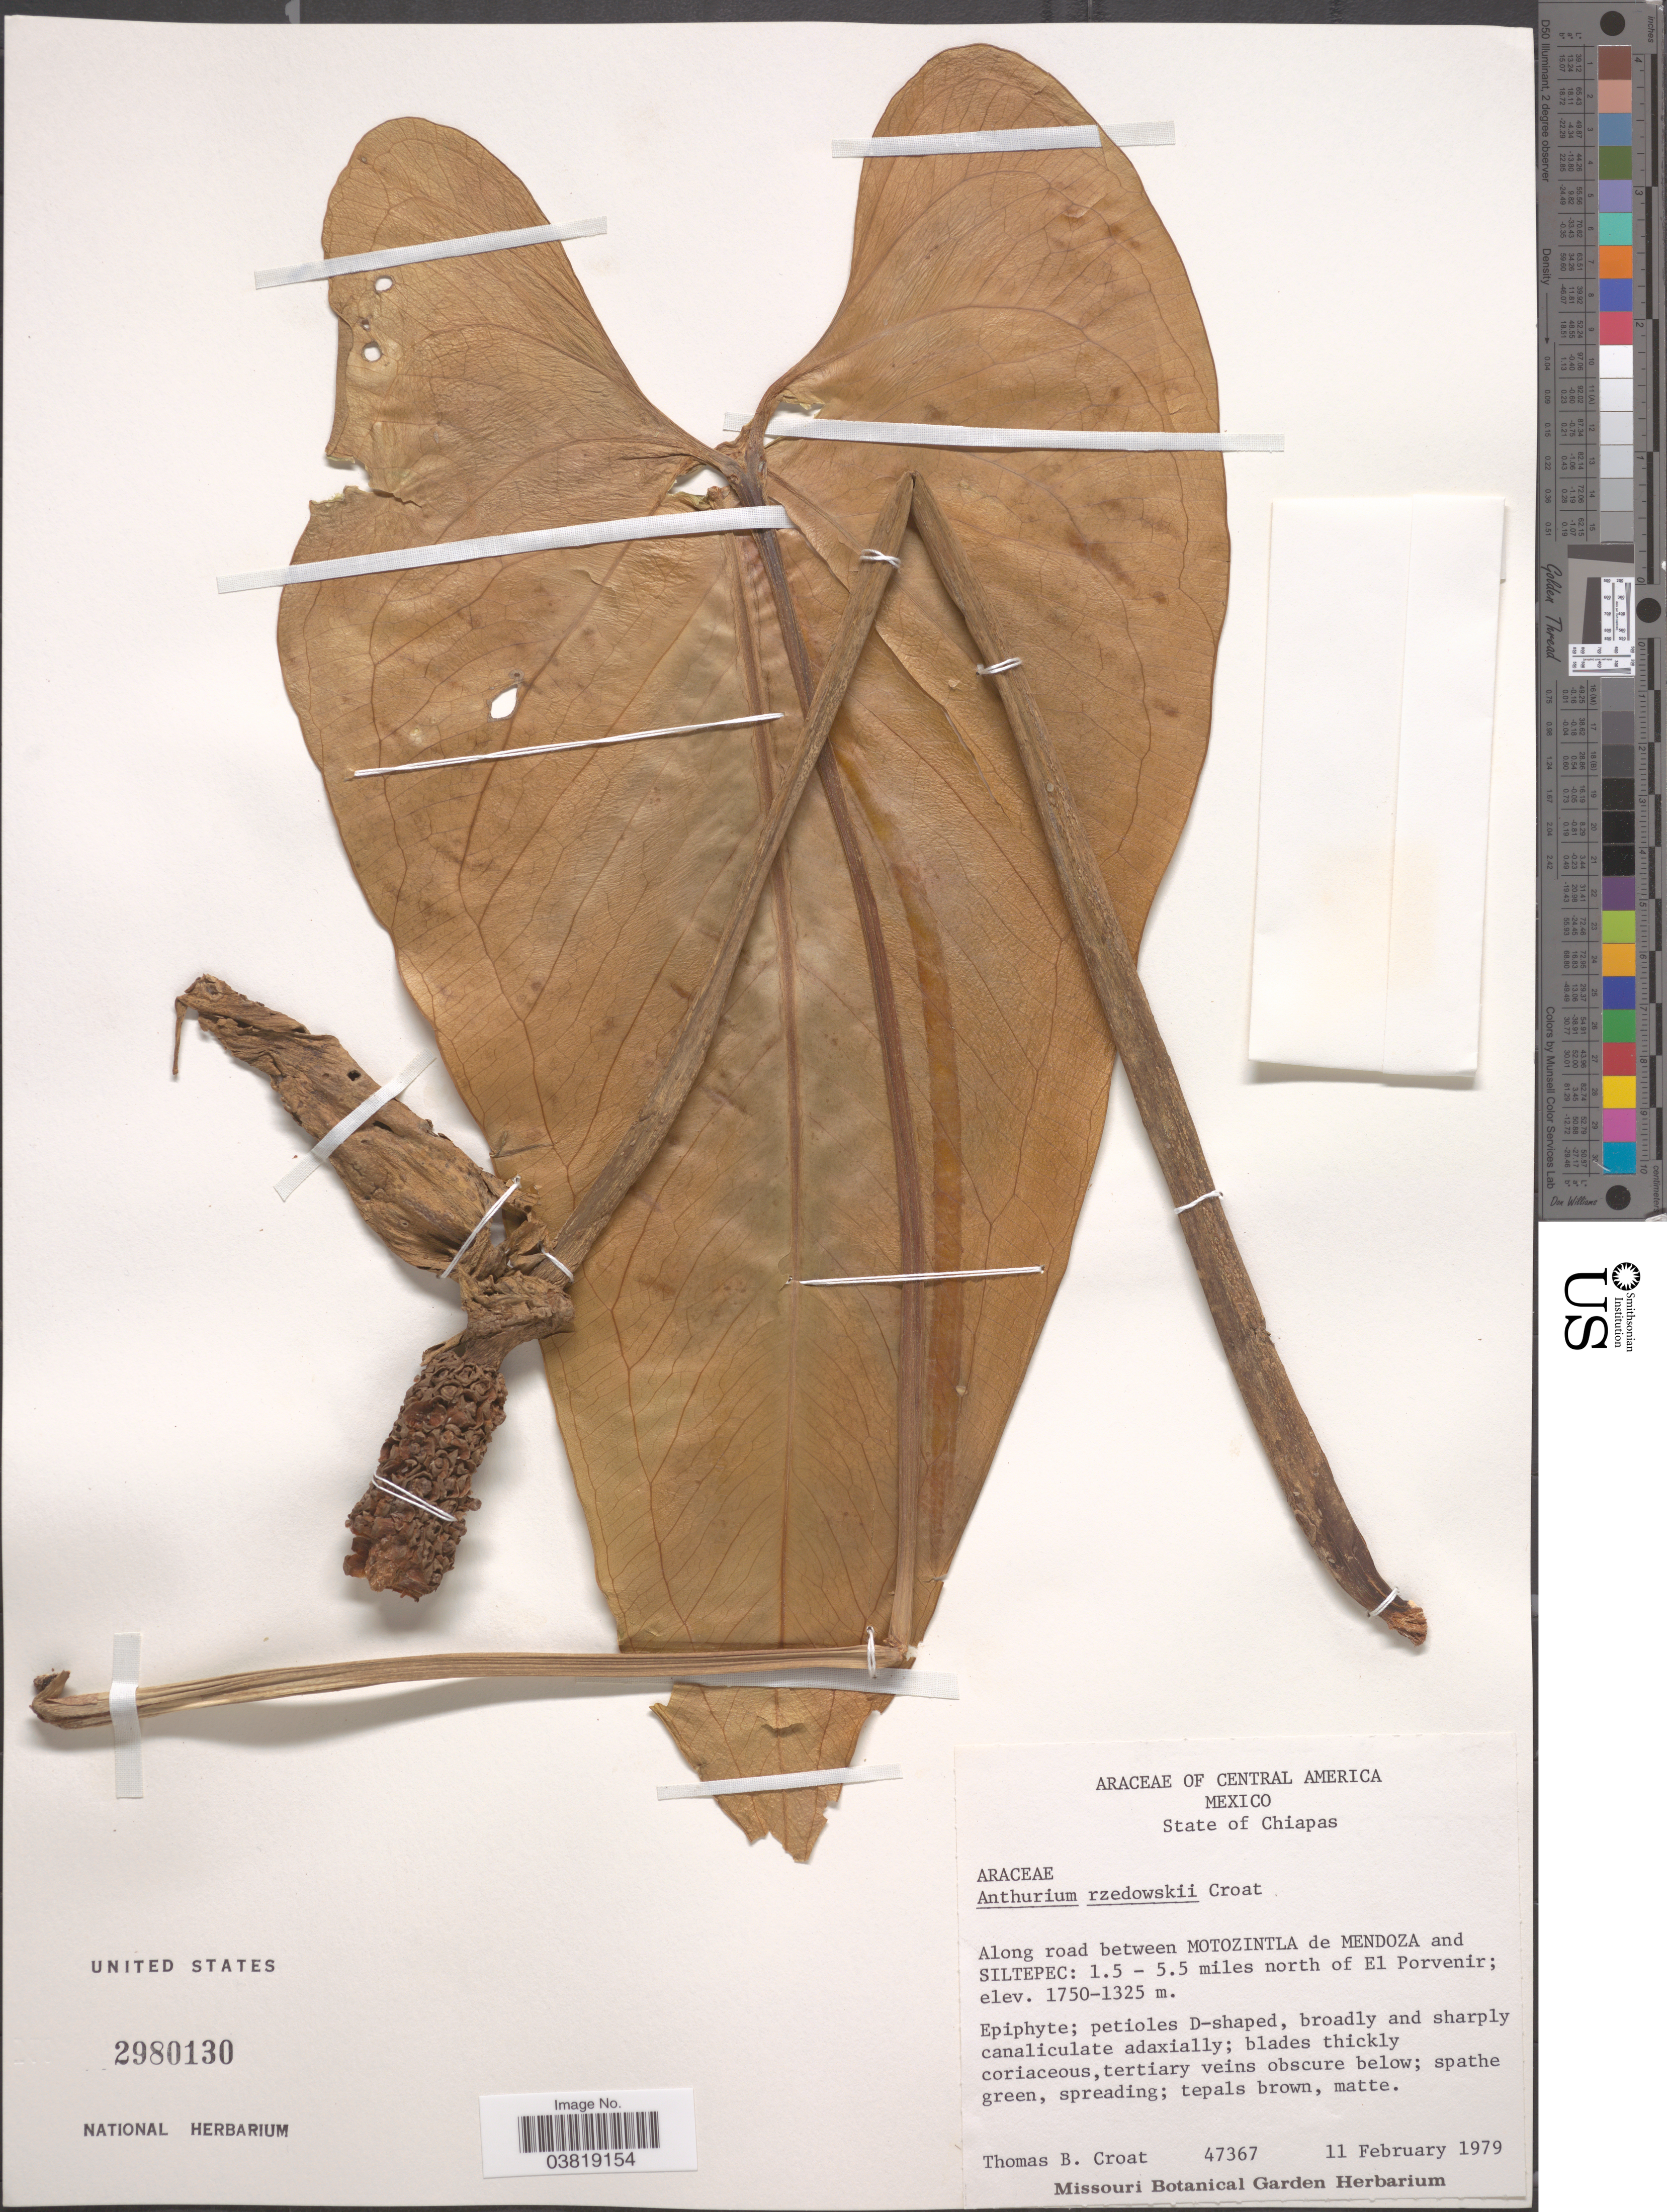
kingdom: Plantae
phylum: Tracheophyta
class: Liliopsida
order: Alismatales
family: Araceae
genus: Anthurium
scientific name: Anthurium rzedowskii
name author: Croat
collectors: T. B. Croat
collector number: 47367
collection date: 1979-02-11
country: Mexico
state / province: Chiapas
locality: Along road between Motozintla de Mendoza and Siltepec: 1.5 - 5.5 miles north of El Porvenir.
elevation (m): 1325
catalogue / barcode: US 2980130